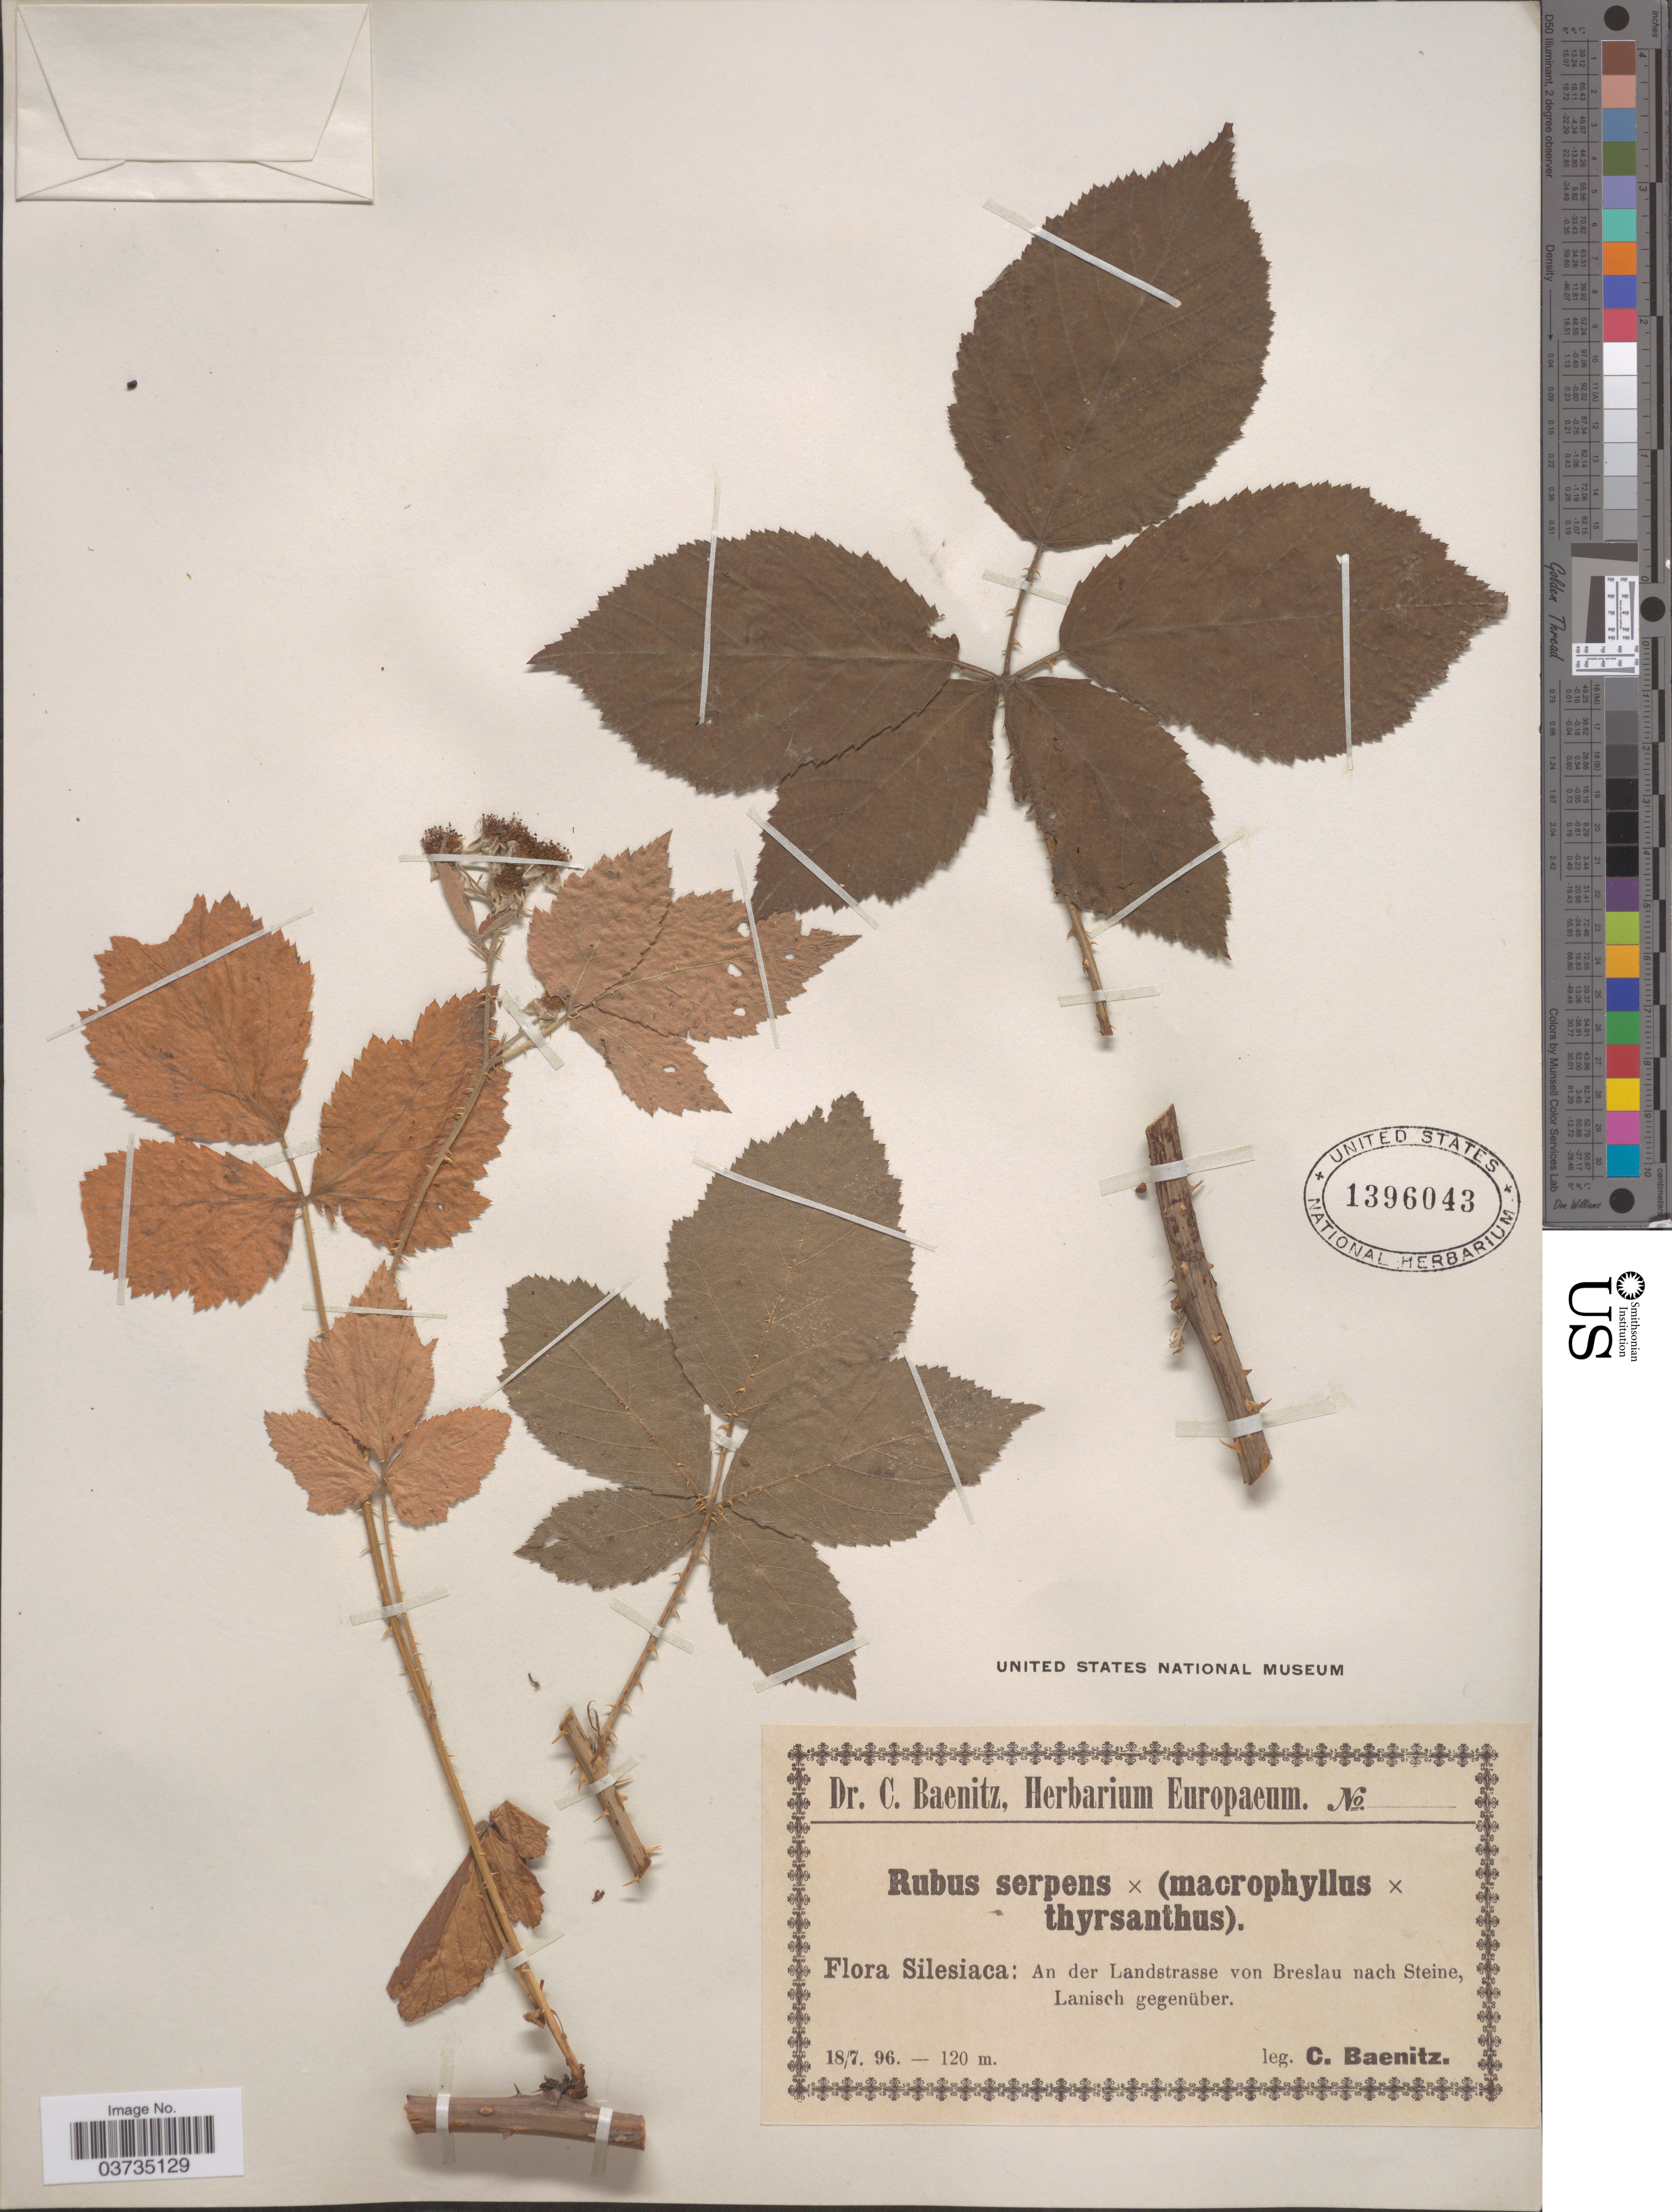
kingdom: Plantae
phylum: Tracheophyta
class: Magnoliopsida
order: Rosales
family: Rosaceae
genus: Rubus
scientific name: Rubus serpens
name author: Weihe ex Lej. & Courtois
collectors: C. G. Baenitz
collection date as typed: Transcribed d/m/y: 18/7/96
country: Poland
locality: Silesiaca: An der Landstrasse von Breslau nach Steine, Lanisch gegenüber.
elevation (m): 120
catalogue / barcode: US 1396043